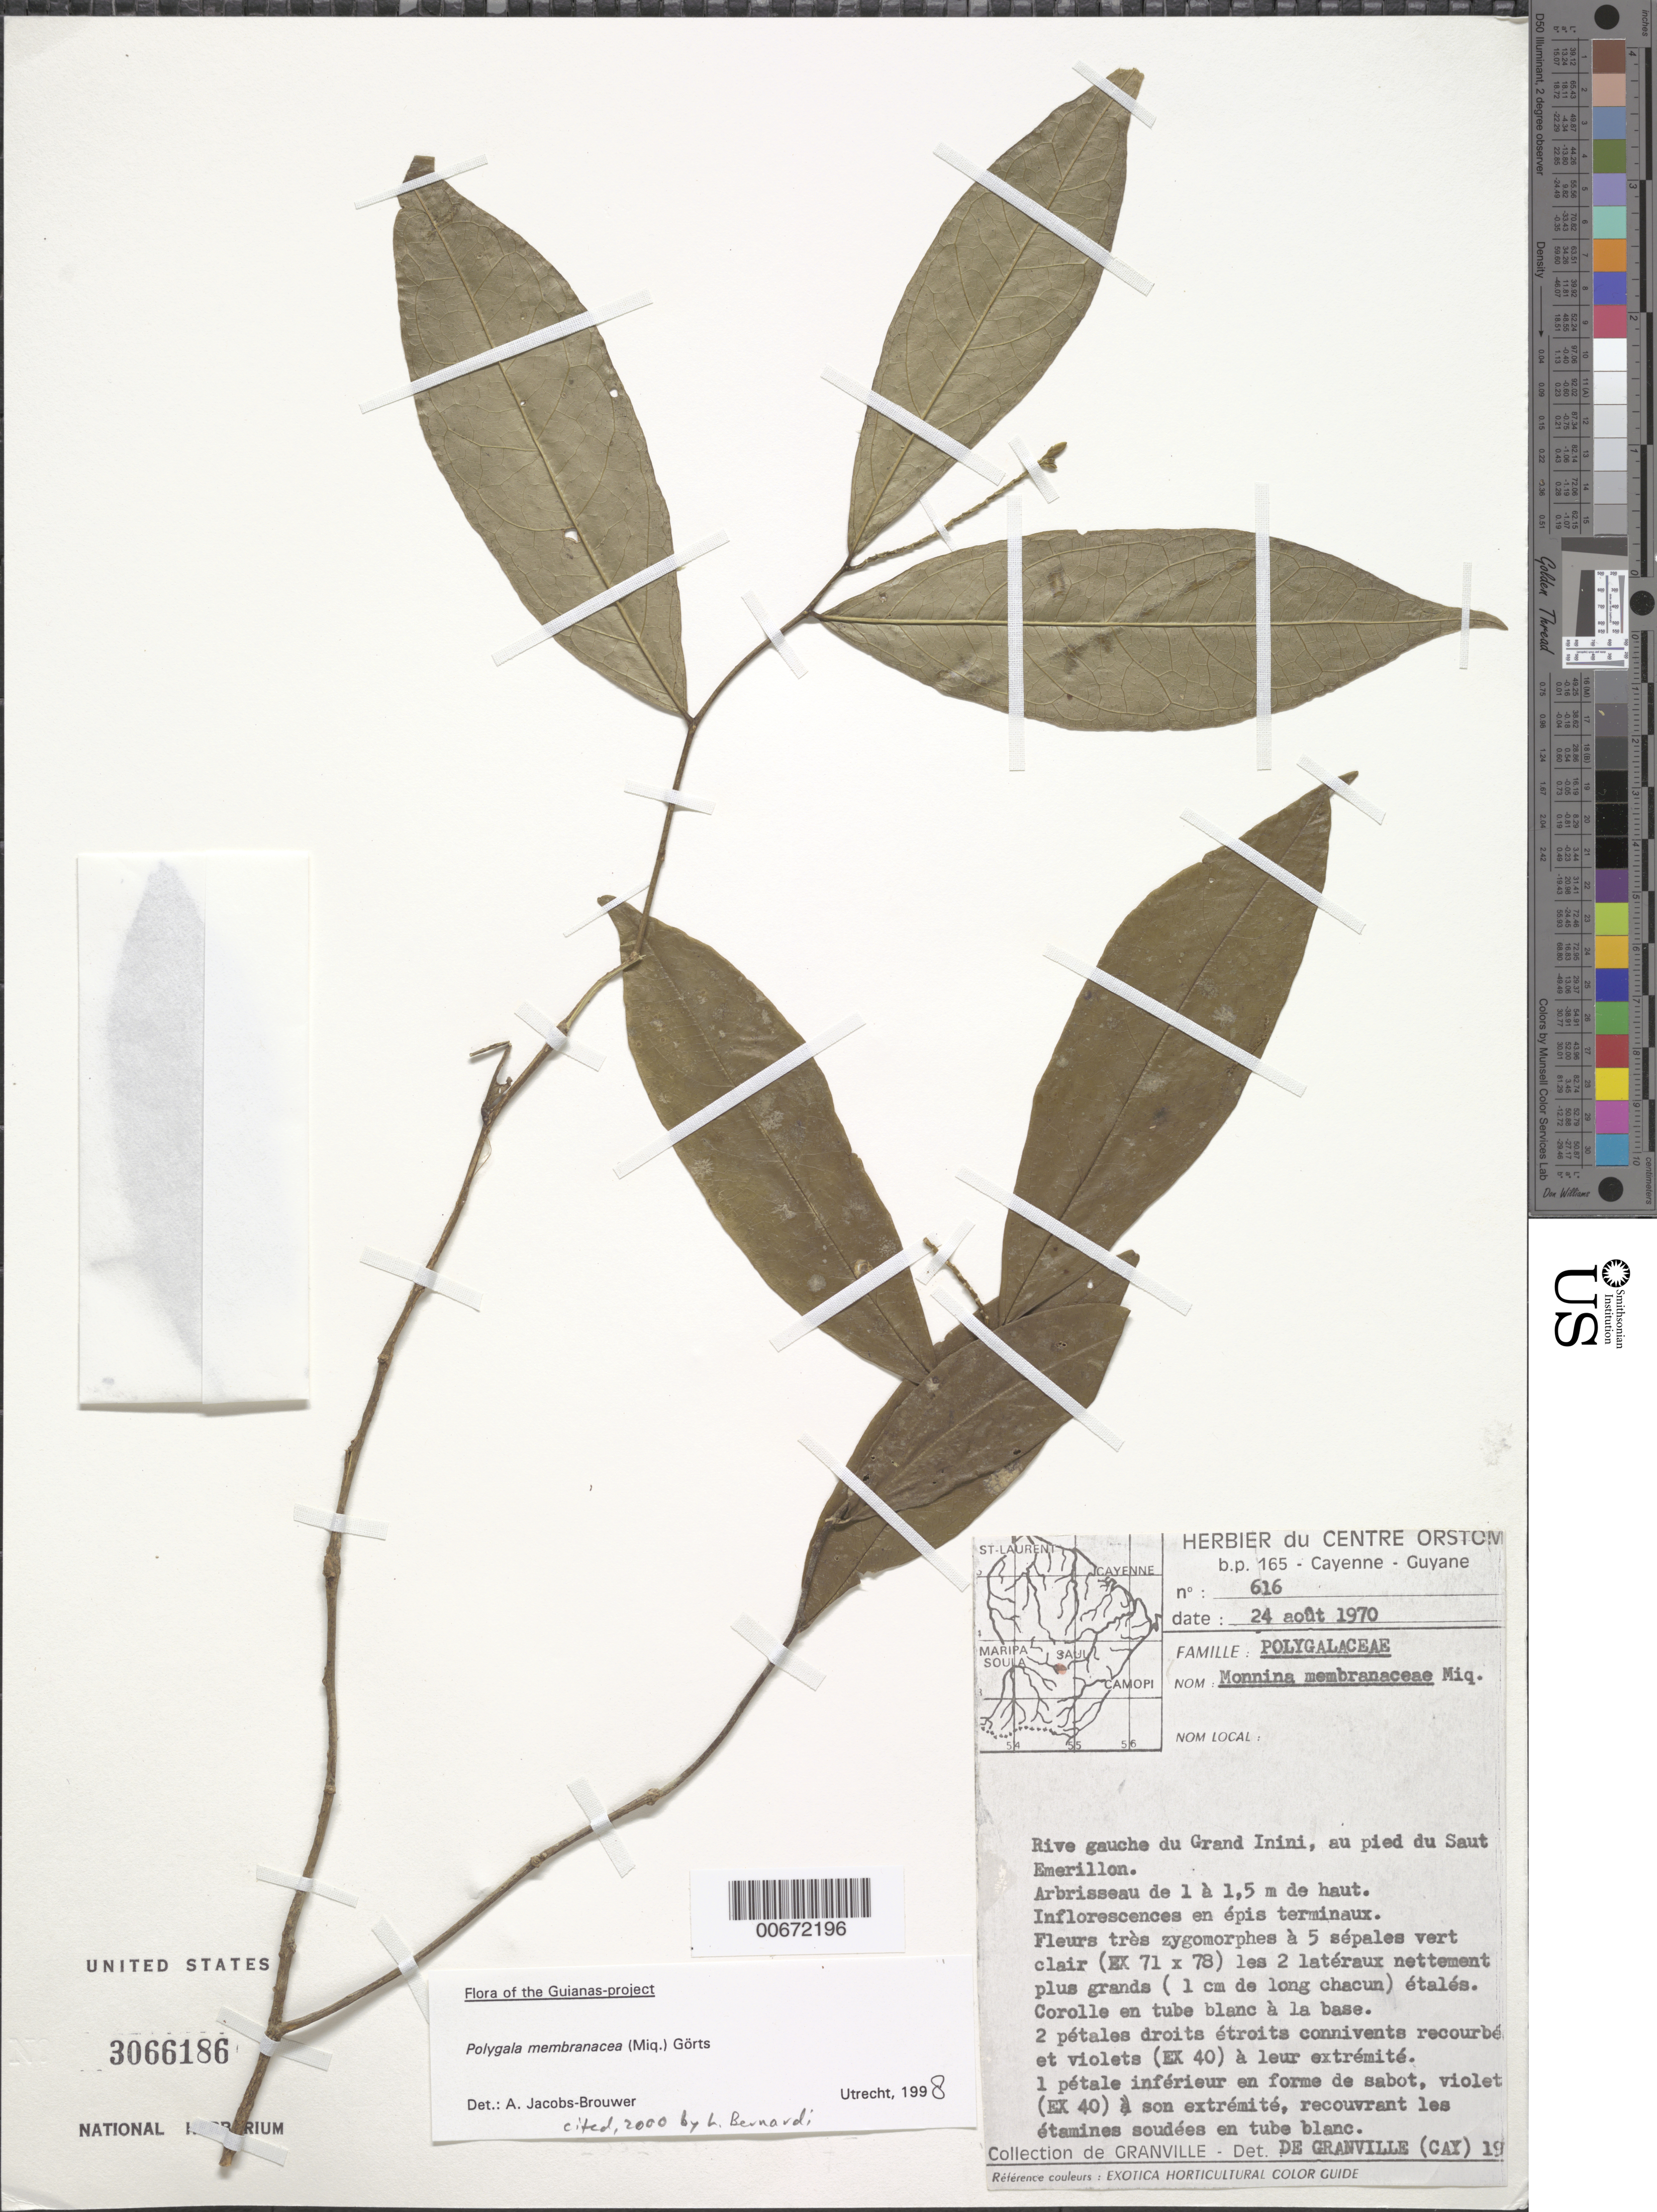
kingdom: Plantae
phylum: Tracheophyta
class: Magnoliopsida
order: Fabales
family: Polygalaceae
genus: Polygala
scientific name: Polygala membranacea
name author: (Miq.) Görts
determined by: Jacobs-Brouwer, A.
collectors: J.-J. de Granville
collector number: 616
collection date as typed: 24-Aug-70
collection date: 1970-08-24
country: French Guiana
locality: Grand Inini, au pied du Saut Emerillon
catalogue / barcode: US 3066186